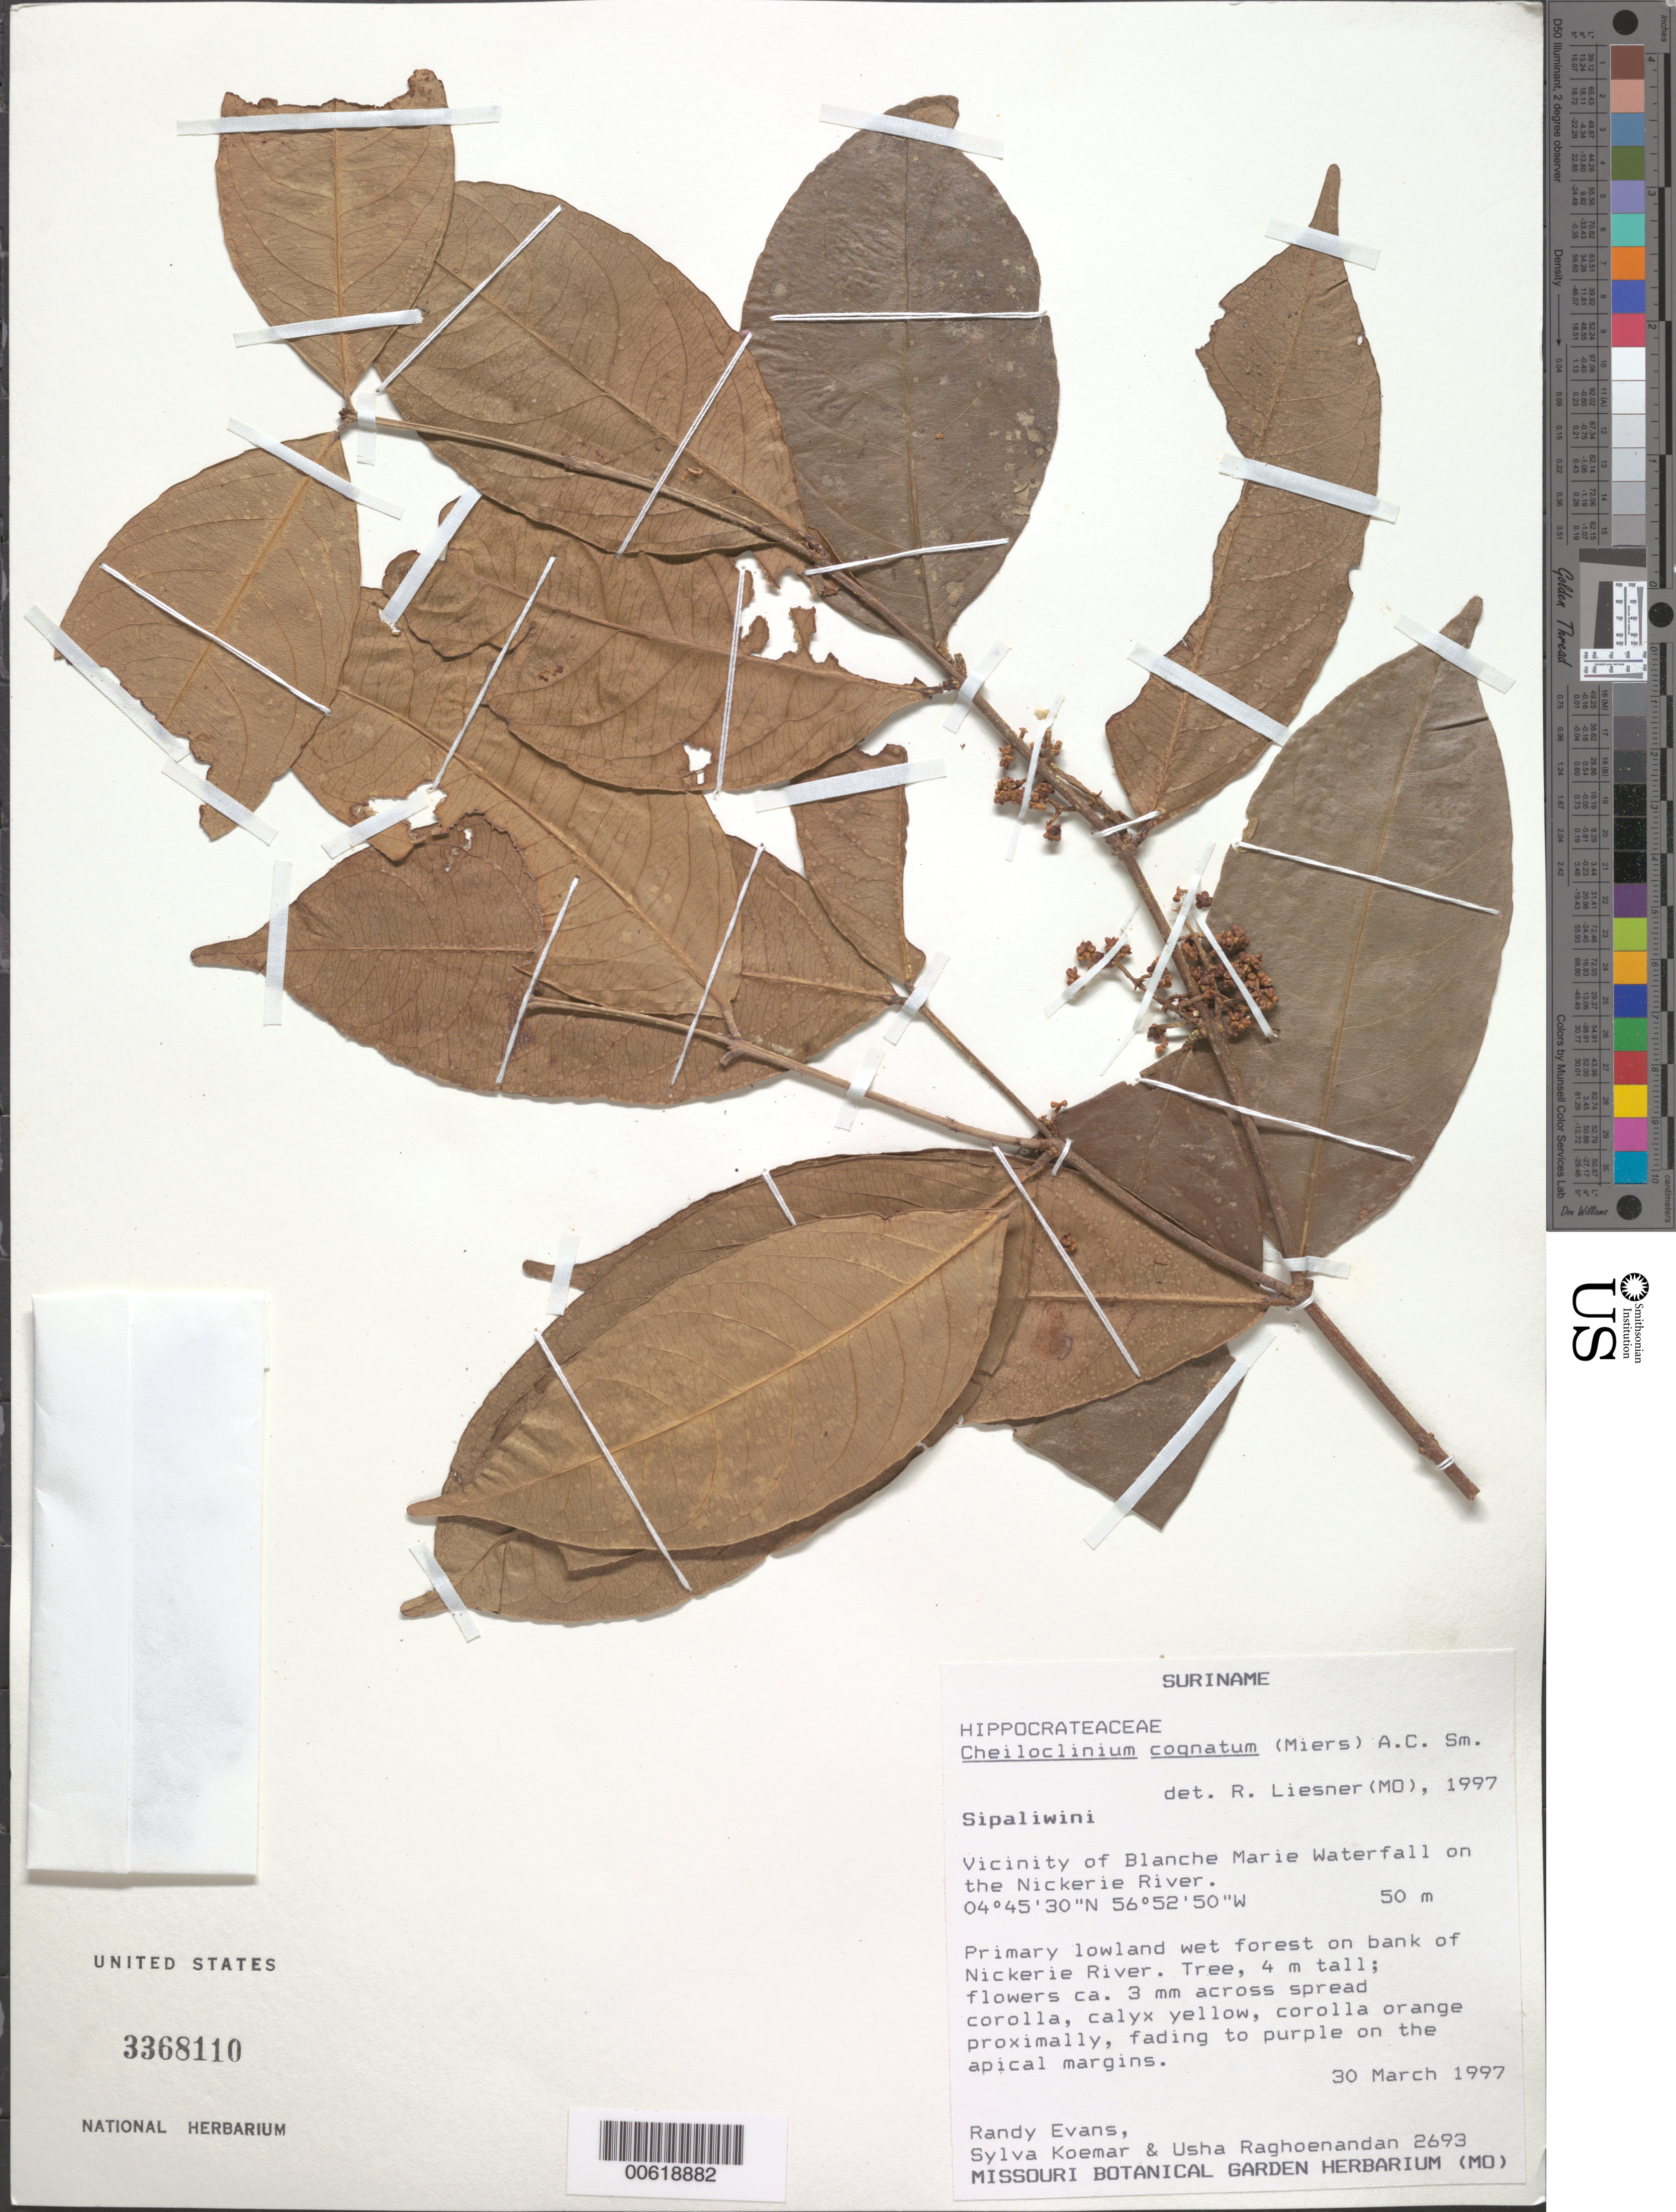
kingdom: Plantae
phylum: Tracheophyta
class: Magnoliopsida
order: Celastrales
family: Celastraceae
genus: Cheiloclinium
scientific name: Cheiloclinium cognatum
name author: (Miers) A.C. Sm.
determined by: Liesner, R. L.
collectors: R. Evans, S. Koemar & U. Raghoenandan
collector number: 2693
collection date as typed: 30-Mar-97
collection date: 1997-03-30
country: Suriname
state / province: Sipaliwini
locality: Blanche Marie Waterfall, vic., on Nickerie R.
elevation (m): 50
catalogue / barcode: US 3368110